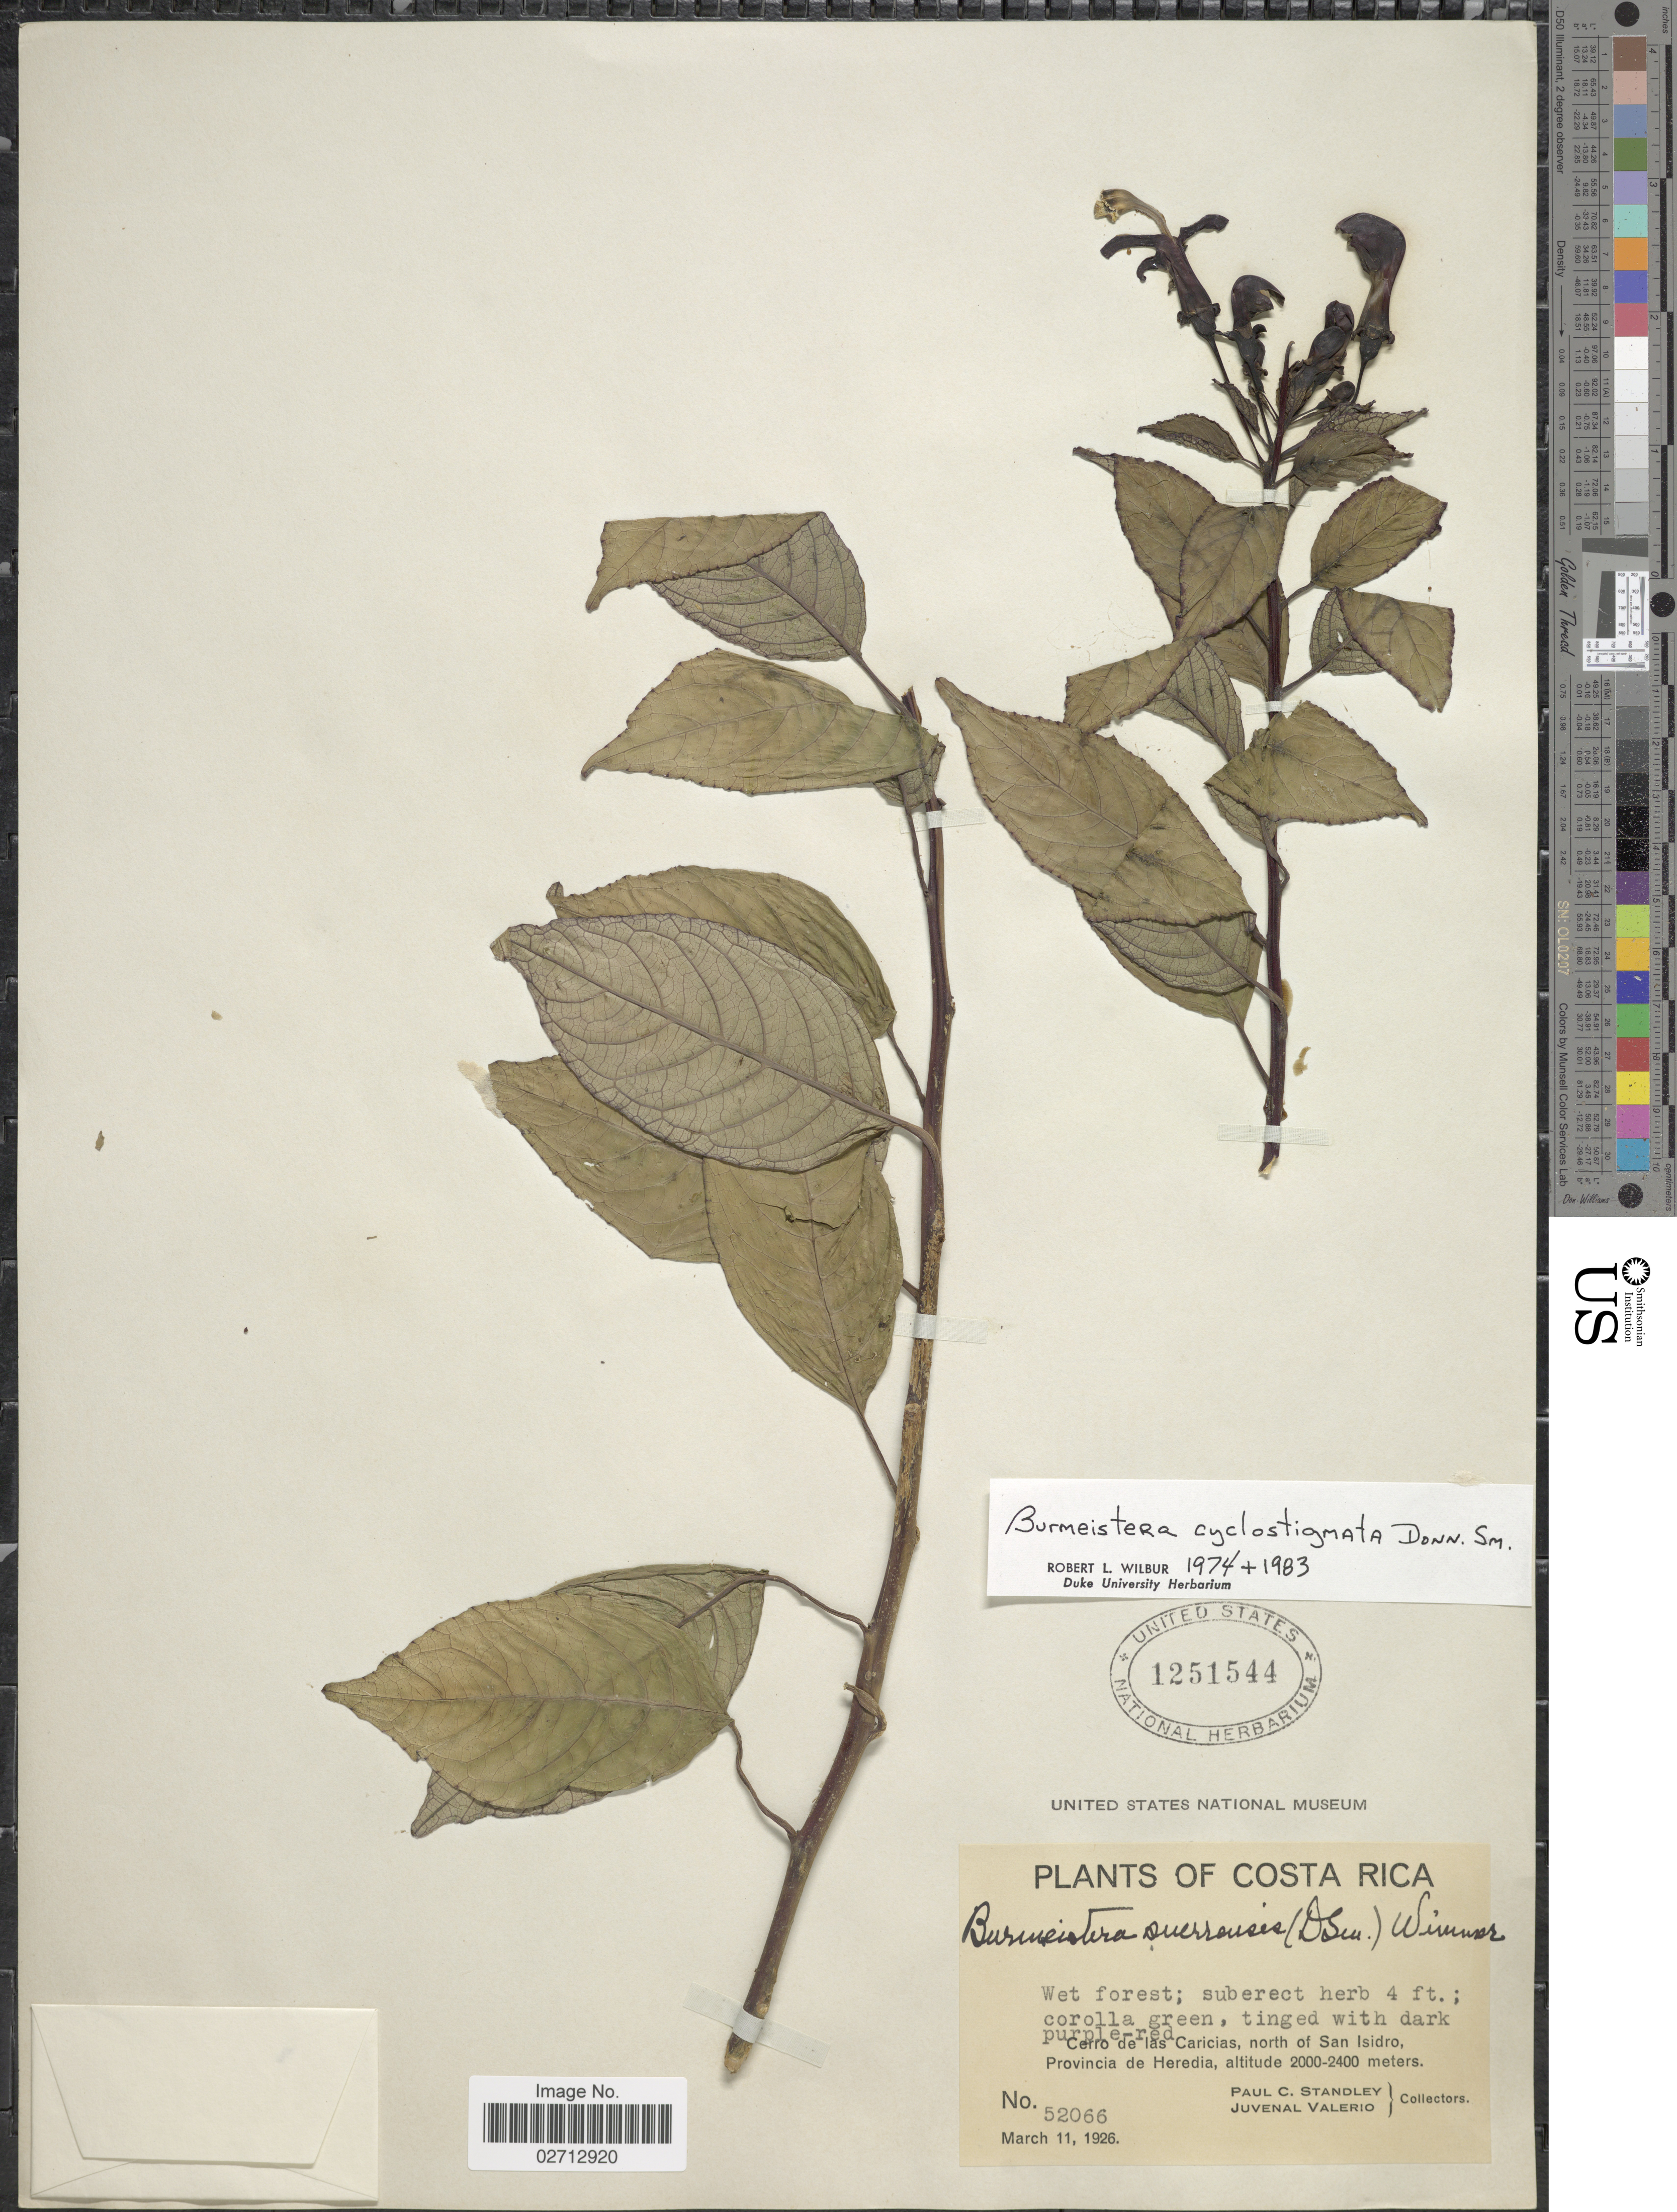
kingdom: Plantae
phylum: Tracheophyta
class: Magnoliopsida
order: Asterales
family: Campanulaceae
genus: Burmeistera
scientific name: Burmeistera cyclostigmata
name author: Donn. Sm.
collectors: P. C. Standley & J. Valerio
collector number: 52066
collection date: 1926-03-11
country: Costa Rica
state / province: Heredia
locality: Cerro de las Caricias, north of San Isidro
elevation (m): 2000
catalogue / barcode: US 1251544